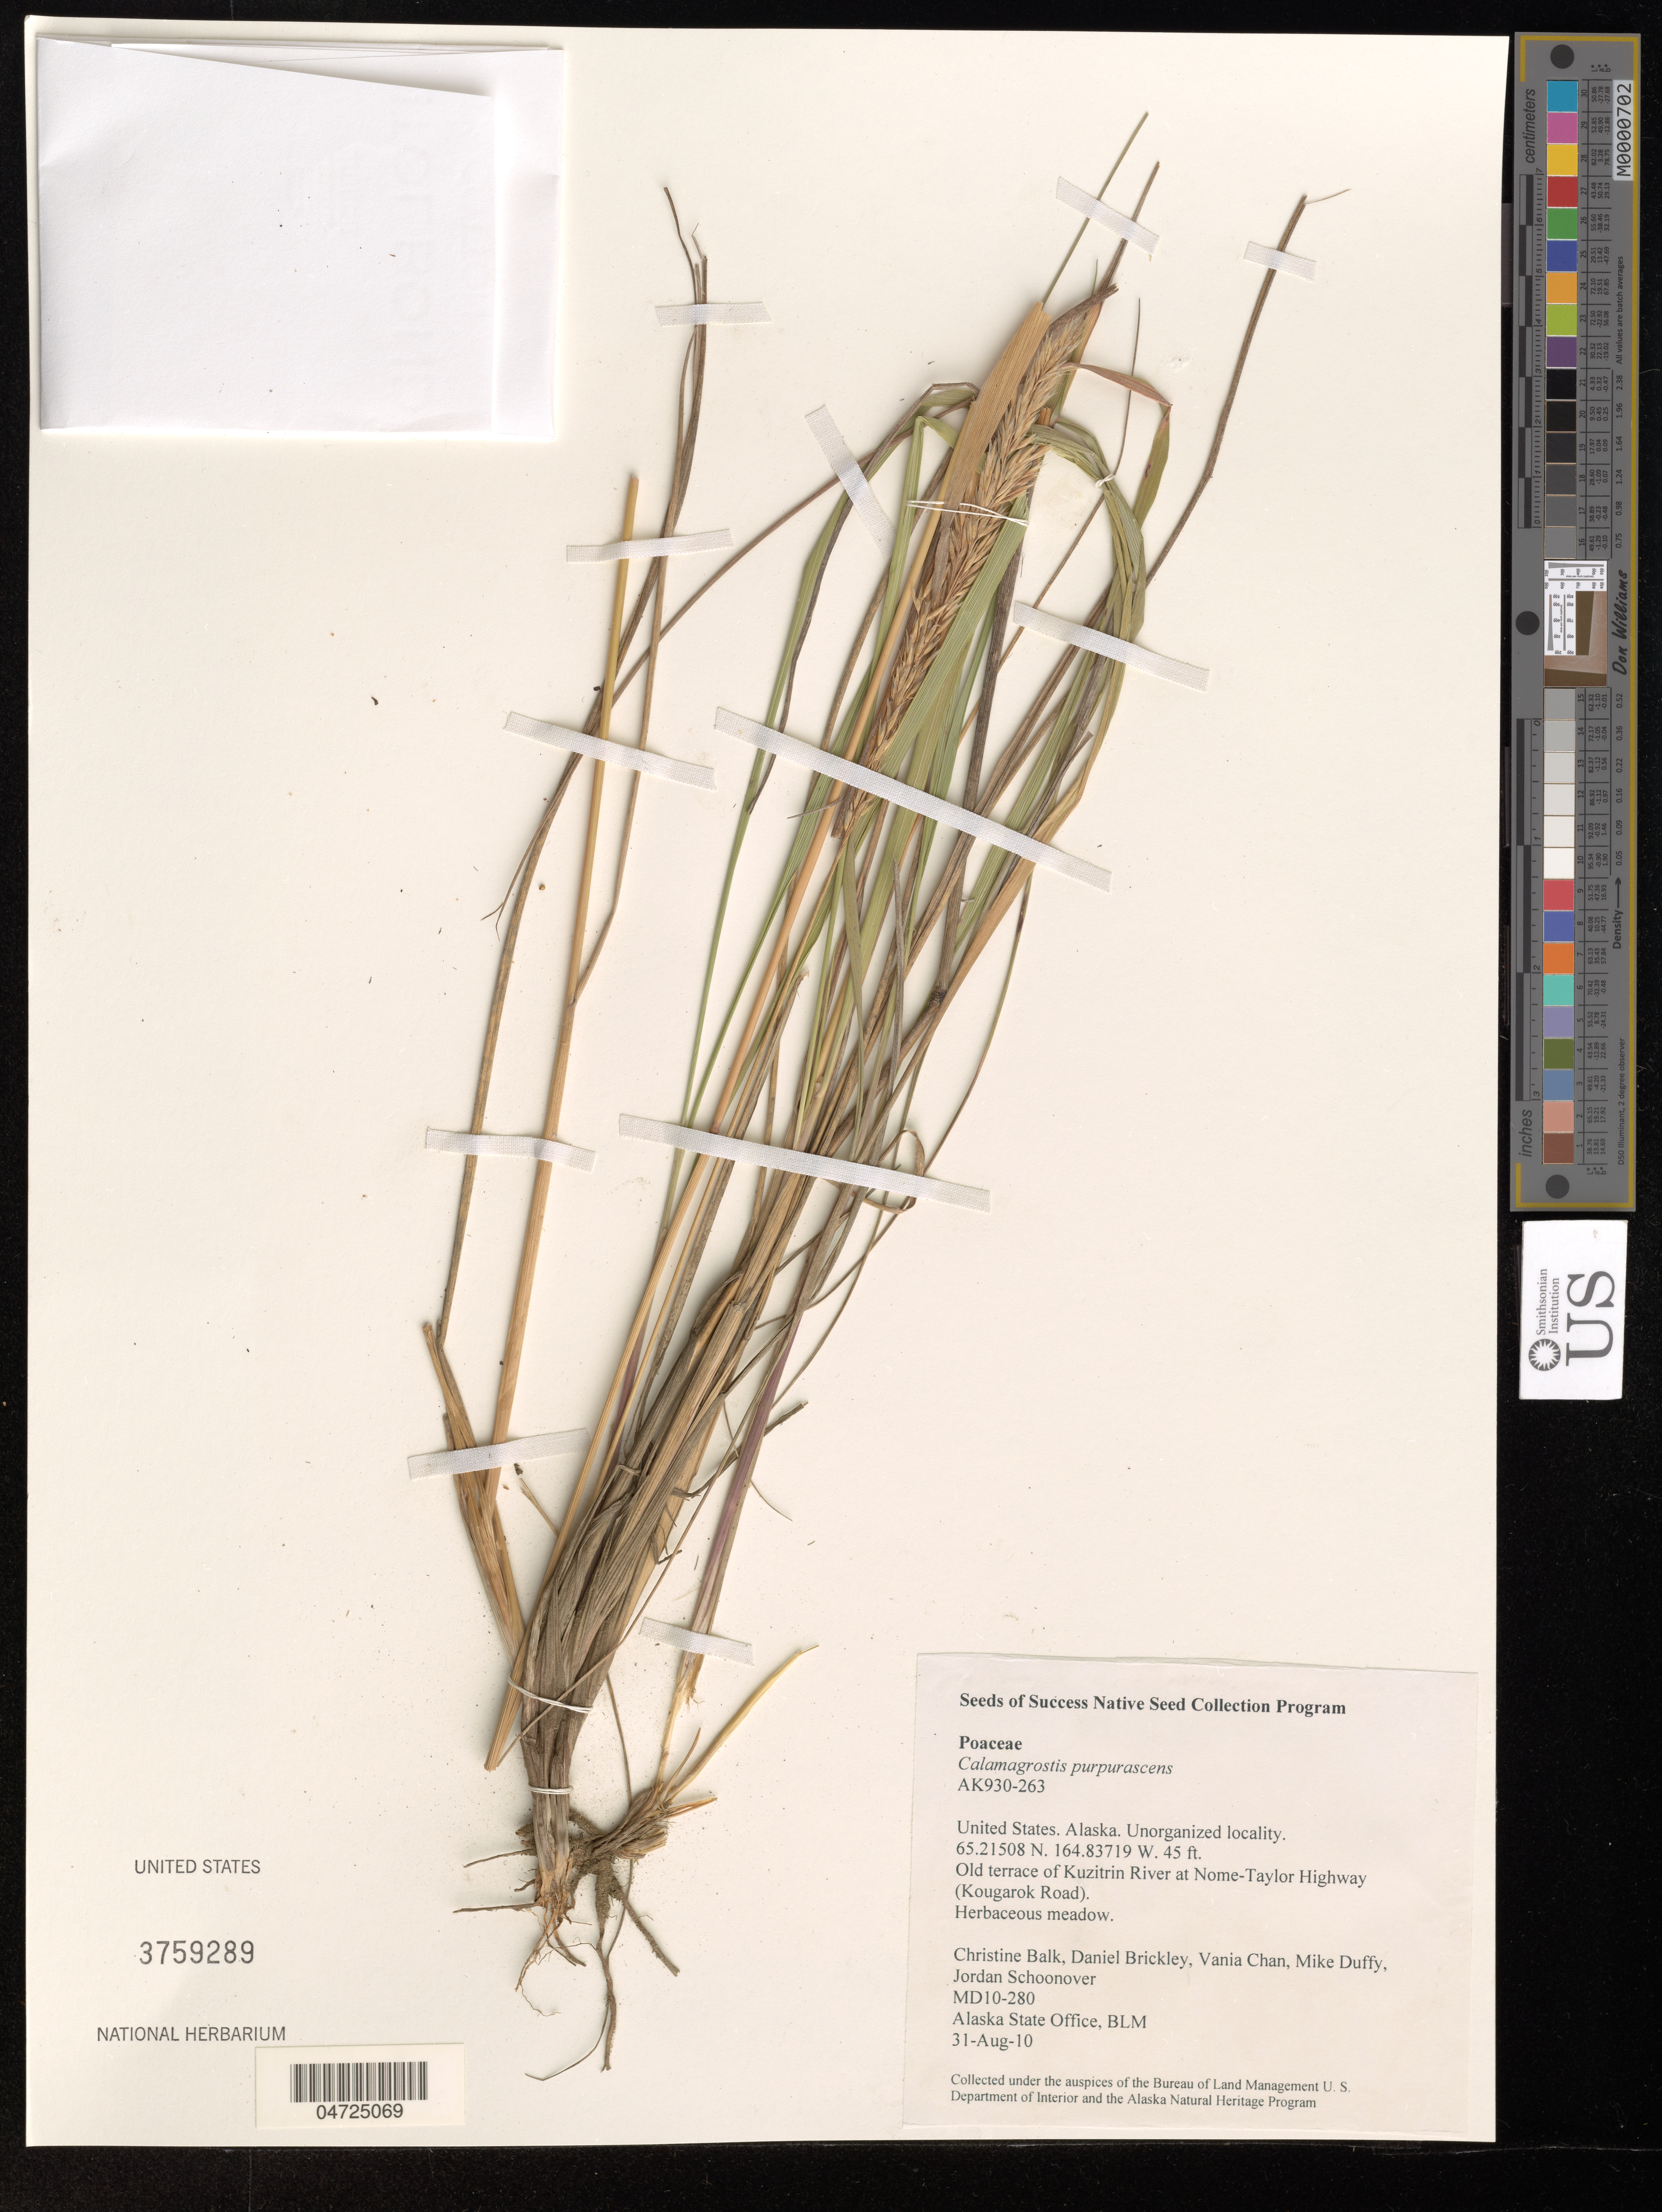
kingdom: Plantae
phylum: Tracheophyta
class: Liliopsida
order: Poales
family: Poaceae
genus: Calamagrostis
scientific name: Calamagrostis purpurascens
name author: R. Br.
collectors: C. Balk, D. Brickley, V. Chan & M. Duffy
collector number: MD10-280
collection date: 2010-08-31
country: United States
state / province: Alaska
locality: Old terrace of Kuzitrin River at Nome-Taylor Highway (Kougarok Road).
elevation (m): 14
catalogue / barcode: US 3759289